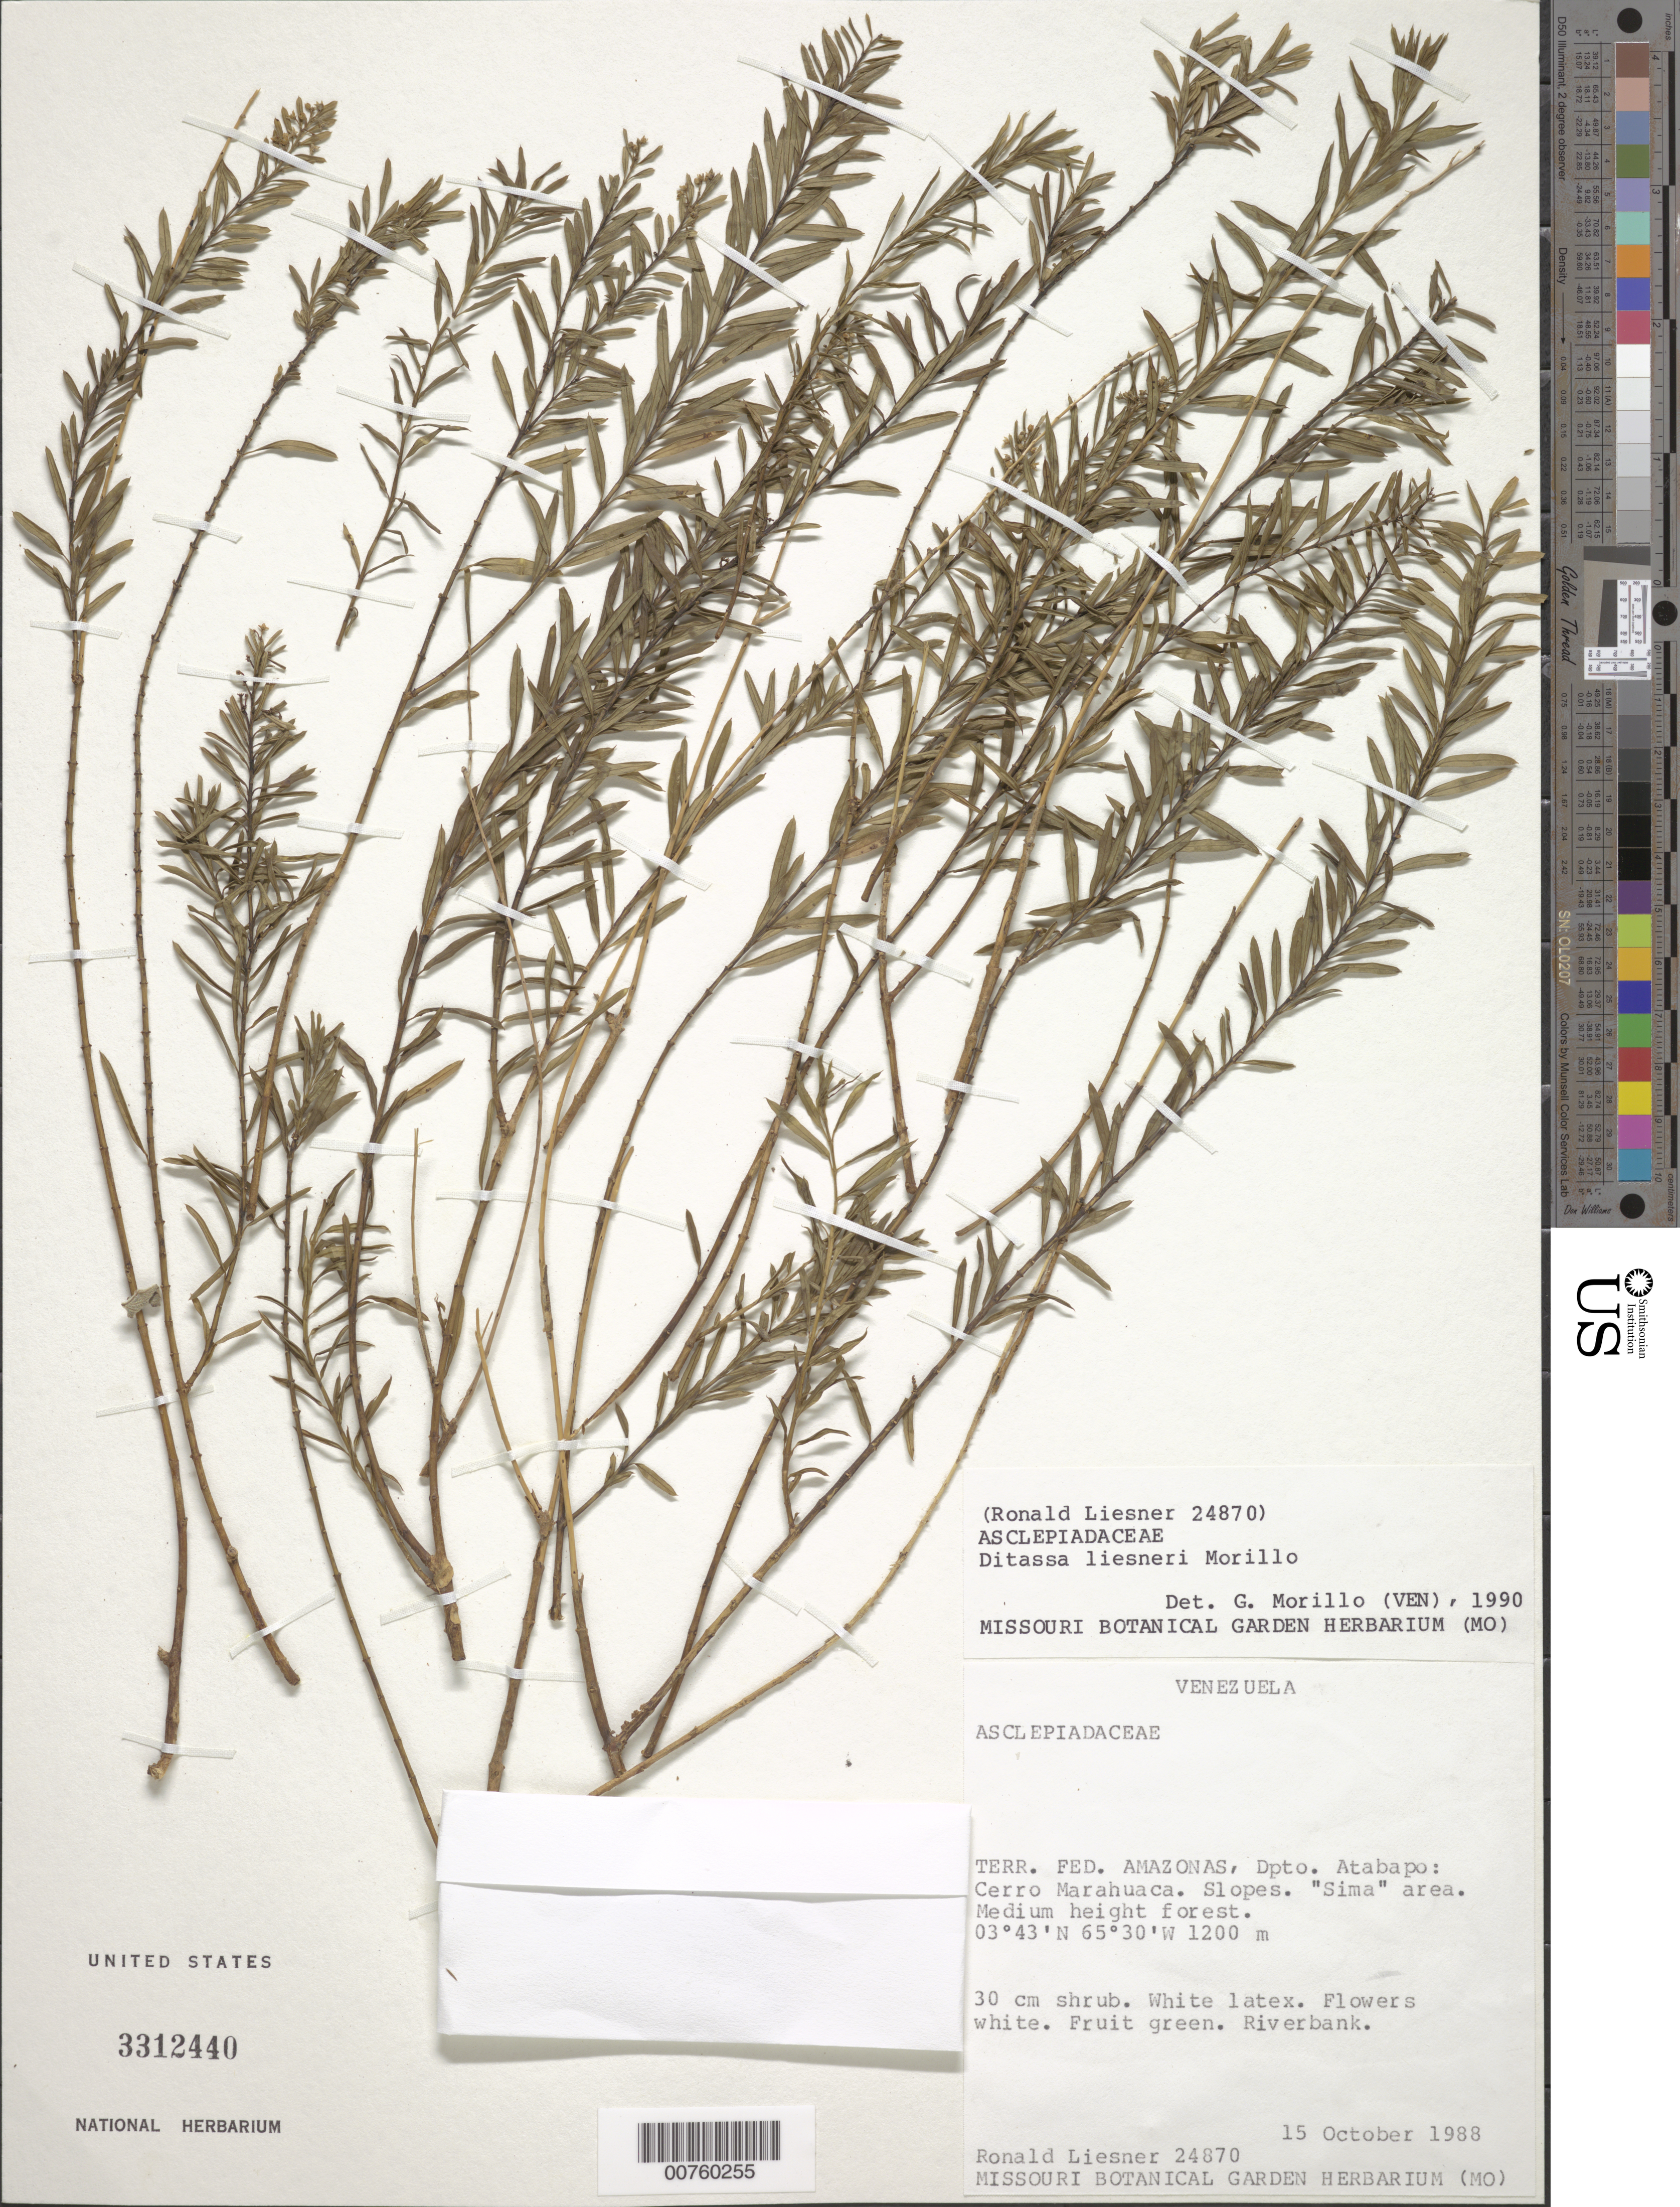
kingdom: Plantae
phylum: Tracheophyta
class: Magnoliopsida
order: Gentianales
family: Apocynaceae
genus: Ditassa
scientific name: Ditassa liesneri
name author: Morillo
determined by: Morillo, G. N.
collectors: R. L. Liesner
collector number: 24870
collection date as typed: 15-Oct-88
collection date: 1988-10-15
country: Venezuela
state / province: Amazonas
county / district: Atabapo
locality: Cerro Marahuaca, "Sima" area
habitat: Riverbank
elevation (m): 1200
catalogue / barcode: US 3312440